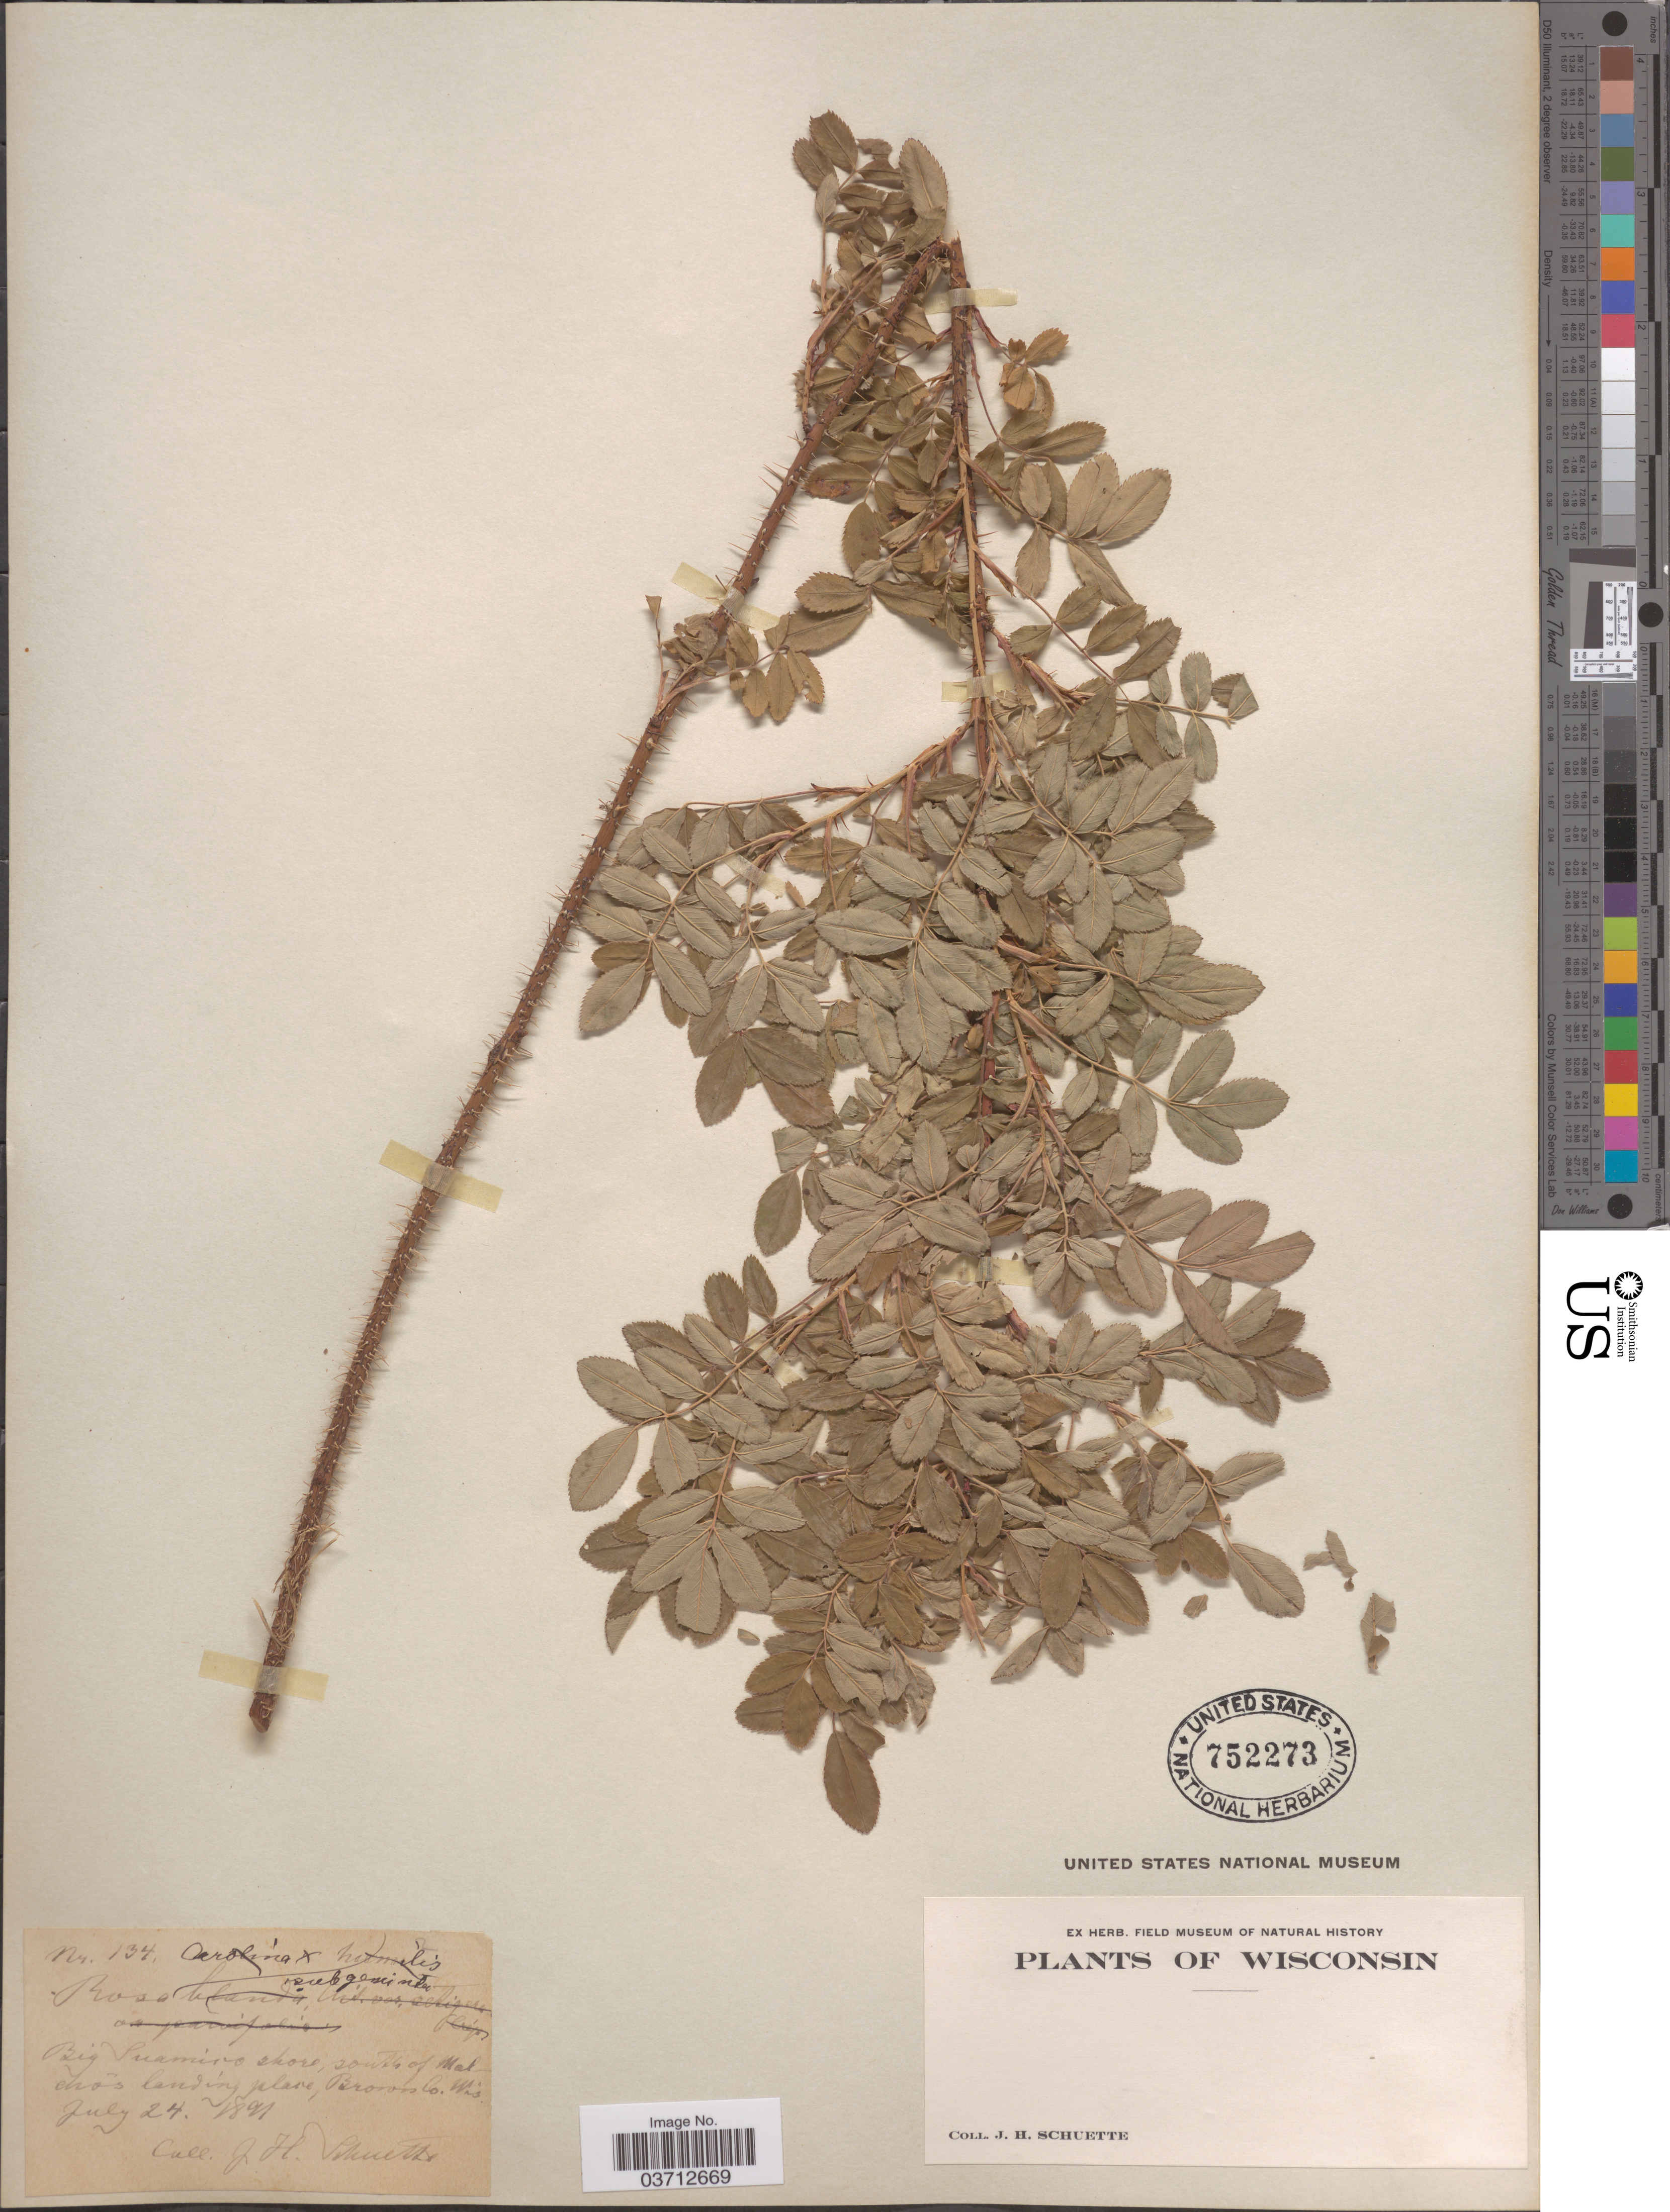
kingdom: Plantae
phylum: Tracheophyta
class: Magnoliopsida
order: Rosales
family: Rosaceae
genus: Rosa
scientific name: Rosa sp.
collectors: J. H. Schuette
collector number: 134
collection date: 1891-07-24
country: United States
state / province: Wisconsin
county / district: Brown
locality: Big Suamico shore, south of Malcho's landing place, Brown Co.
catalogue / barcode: US 752273